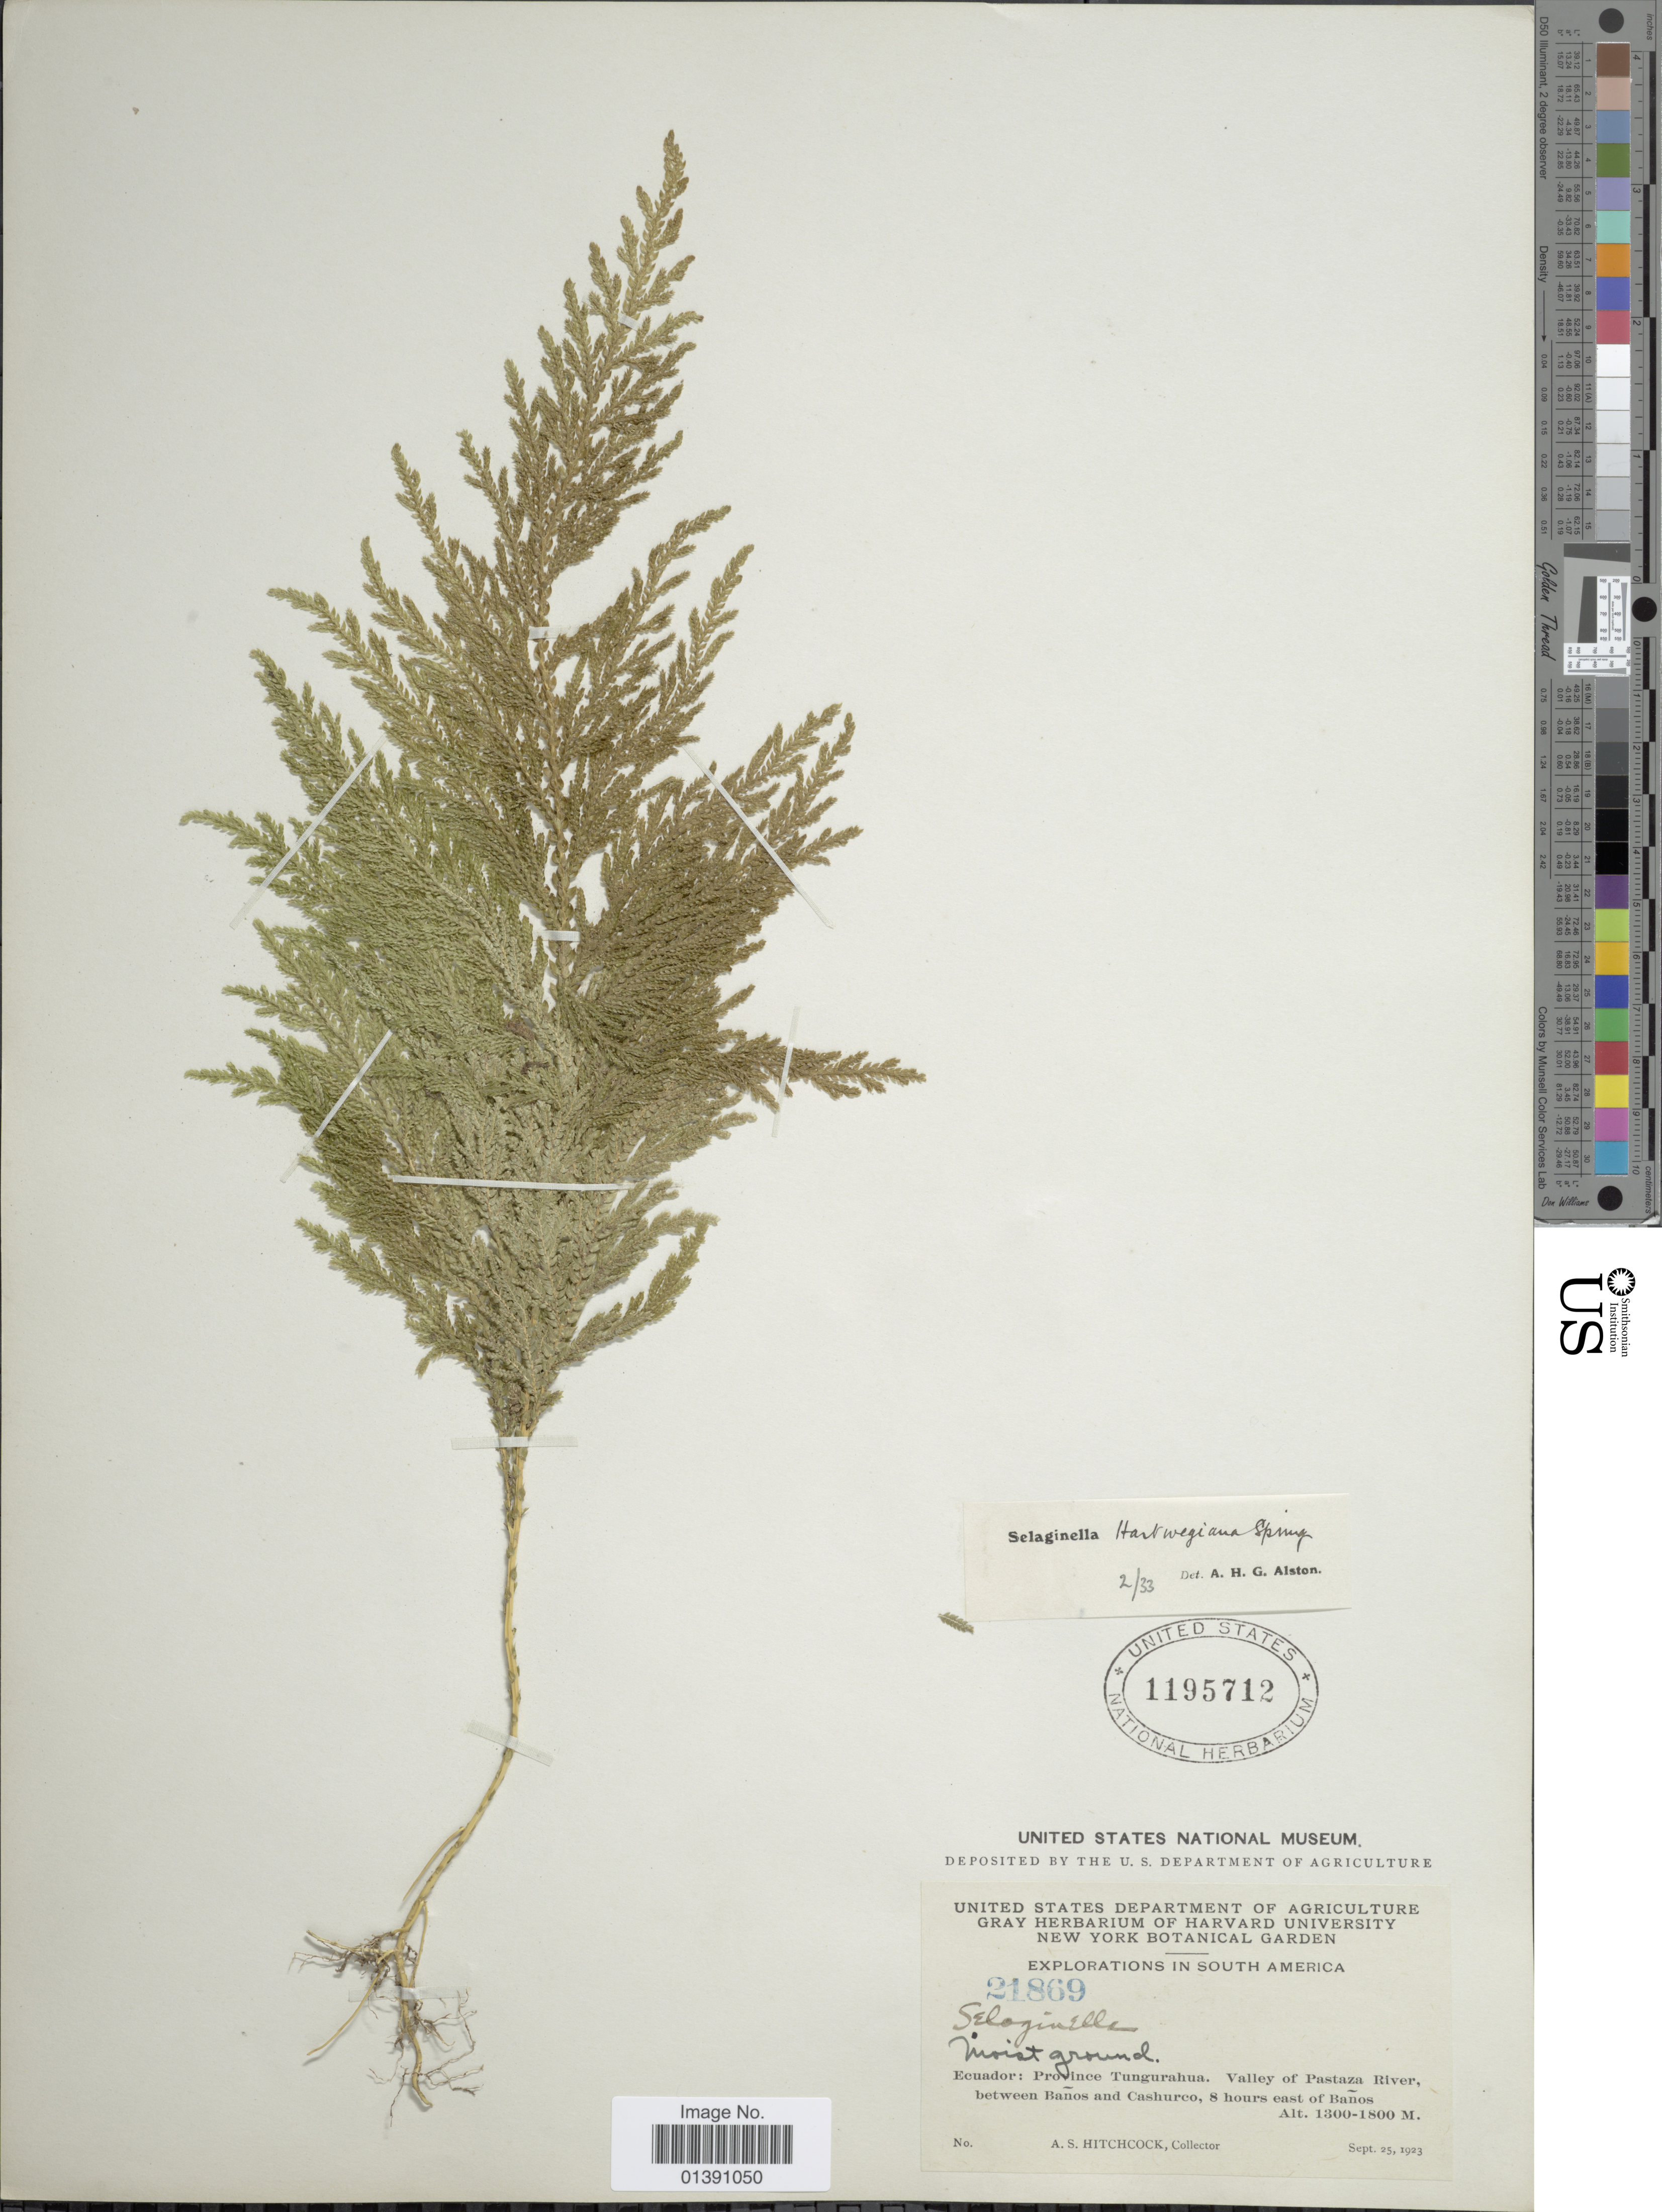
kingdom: Plantae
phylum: Tracheophyta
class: Lycopodiopsida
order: Selaginellales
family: Selaginellaceae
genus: Selaginella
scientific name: Selaginella hartwegiana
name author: Spring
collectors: A. S. Hitchcock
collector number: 21869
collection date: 1923-09-25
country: Ecuador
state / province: Tungurahua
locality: South America, Valley of Pastaza River, between Baños and Cashurco, 8 hours east of Baños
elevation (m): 1300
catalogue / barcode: US 1195712